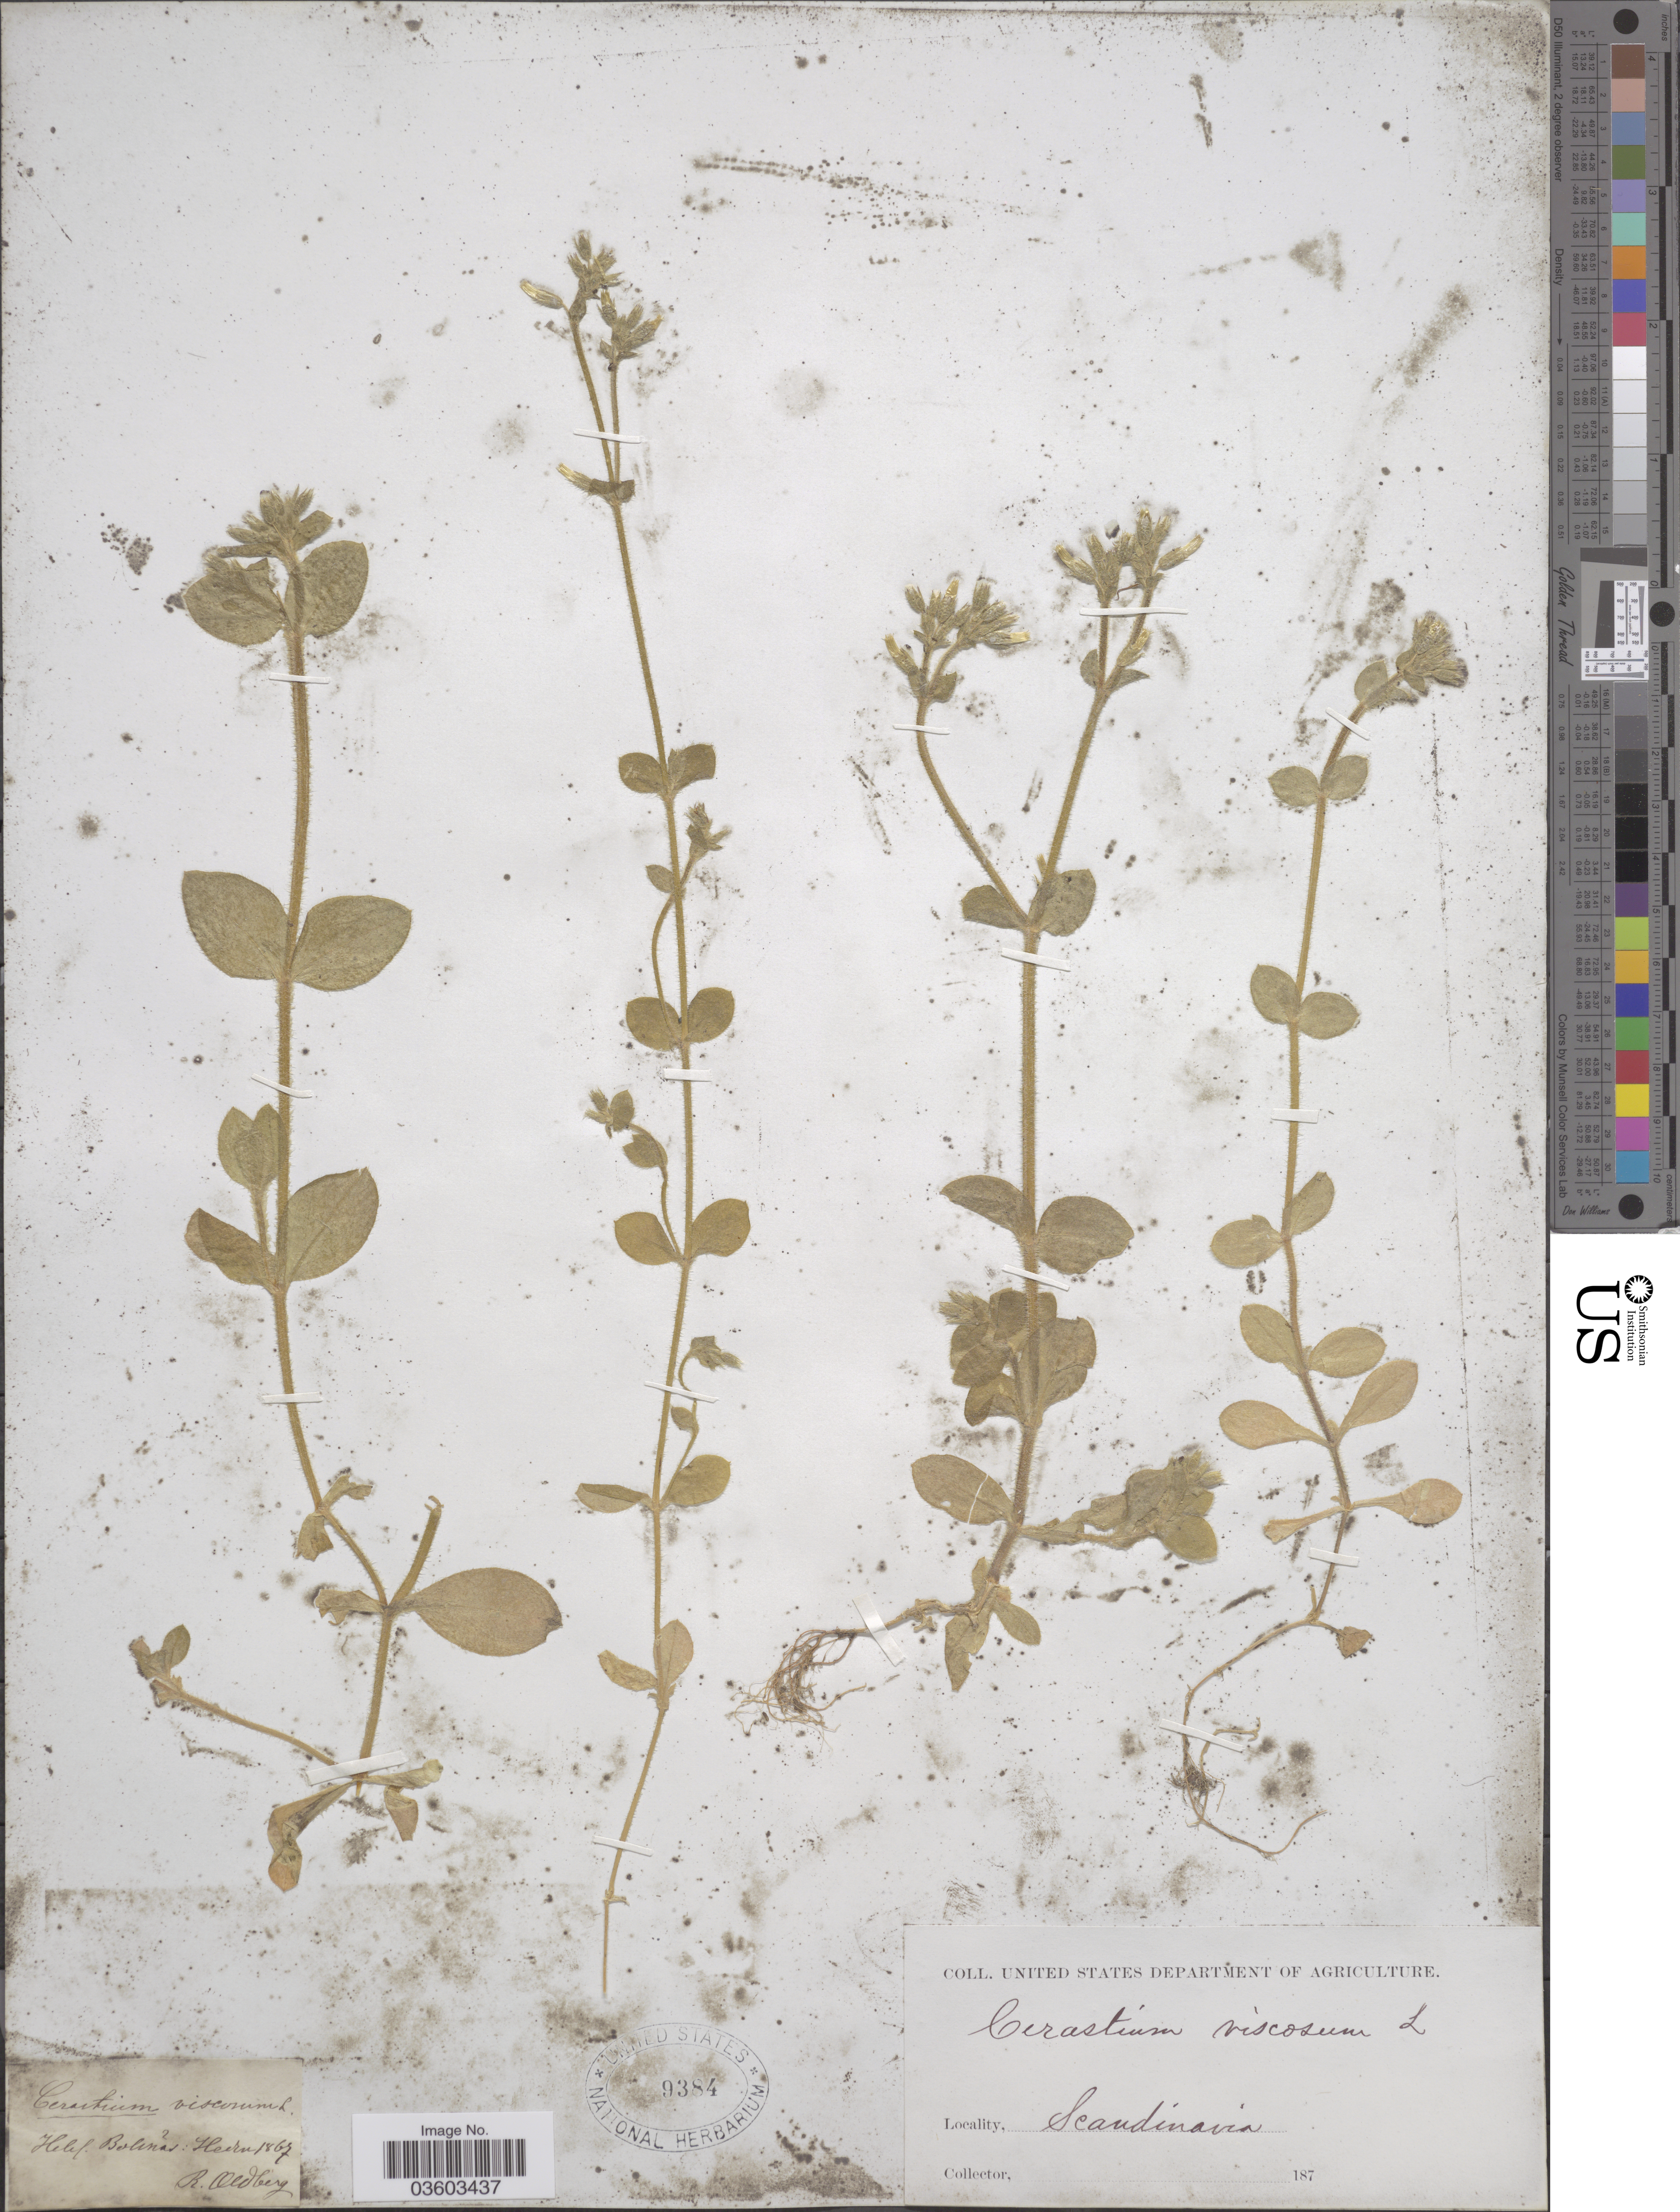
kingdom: Plantae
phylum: Tracheophyta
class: Magnoliopsida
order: Caryophyllales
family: Caryophyllaceae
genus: Cerastium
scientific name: Cerastium viscosum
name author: L.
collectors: R. Oldberg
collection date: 1867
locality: Bolinas: Hedru [interpreted]. Scandinavia.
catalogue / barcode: US 9384